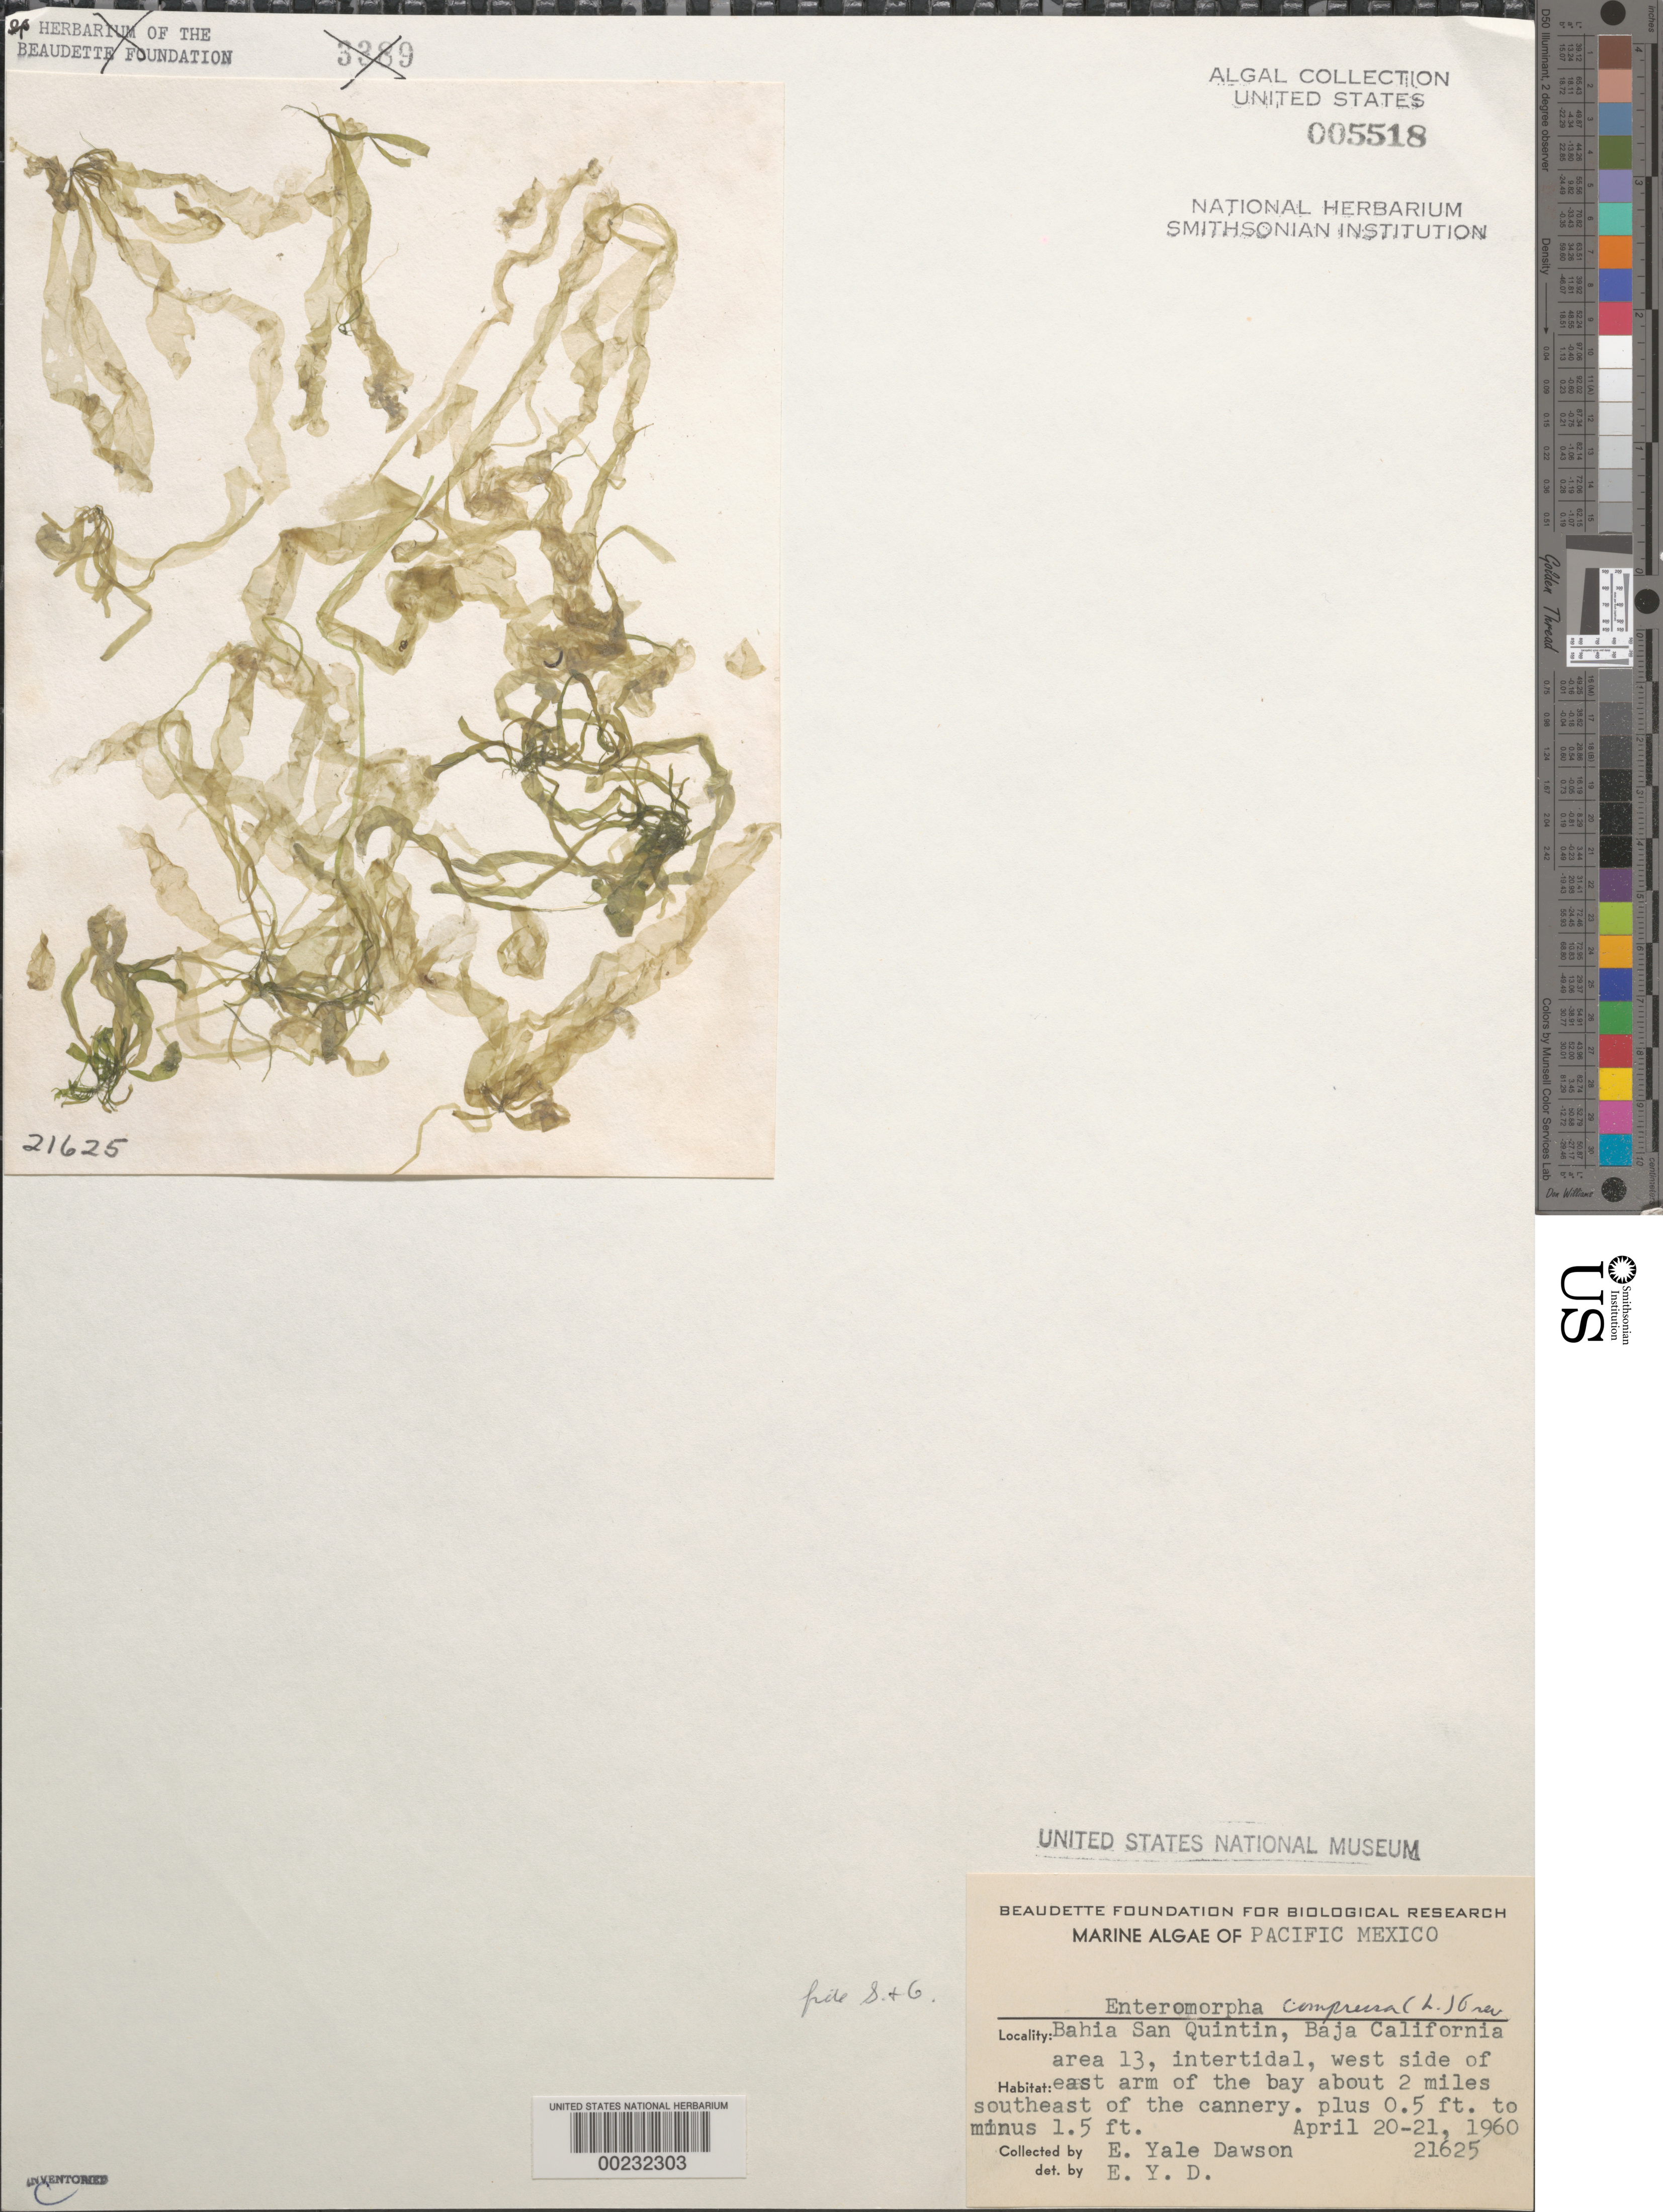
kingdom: Plantae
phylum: Chlorophyta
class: Ulvophyceae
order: Ulvales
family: Ulvaceae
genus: Ulva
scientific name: Ulva compressa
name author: L.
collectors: E. Y. Dawson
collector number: EYD 21625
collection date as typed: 20 Apr 1960 TO 21 Apr 1960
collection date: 1960-04-20/1960-04-21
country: Mexico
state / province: Baja California Norte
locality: Bahia San Quintin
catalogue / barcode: US 5518